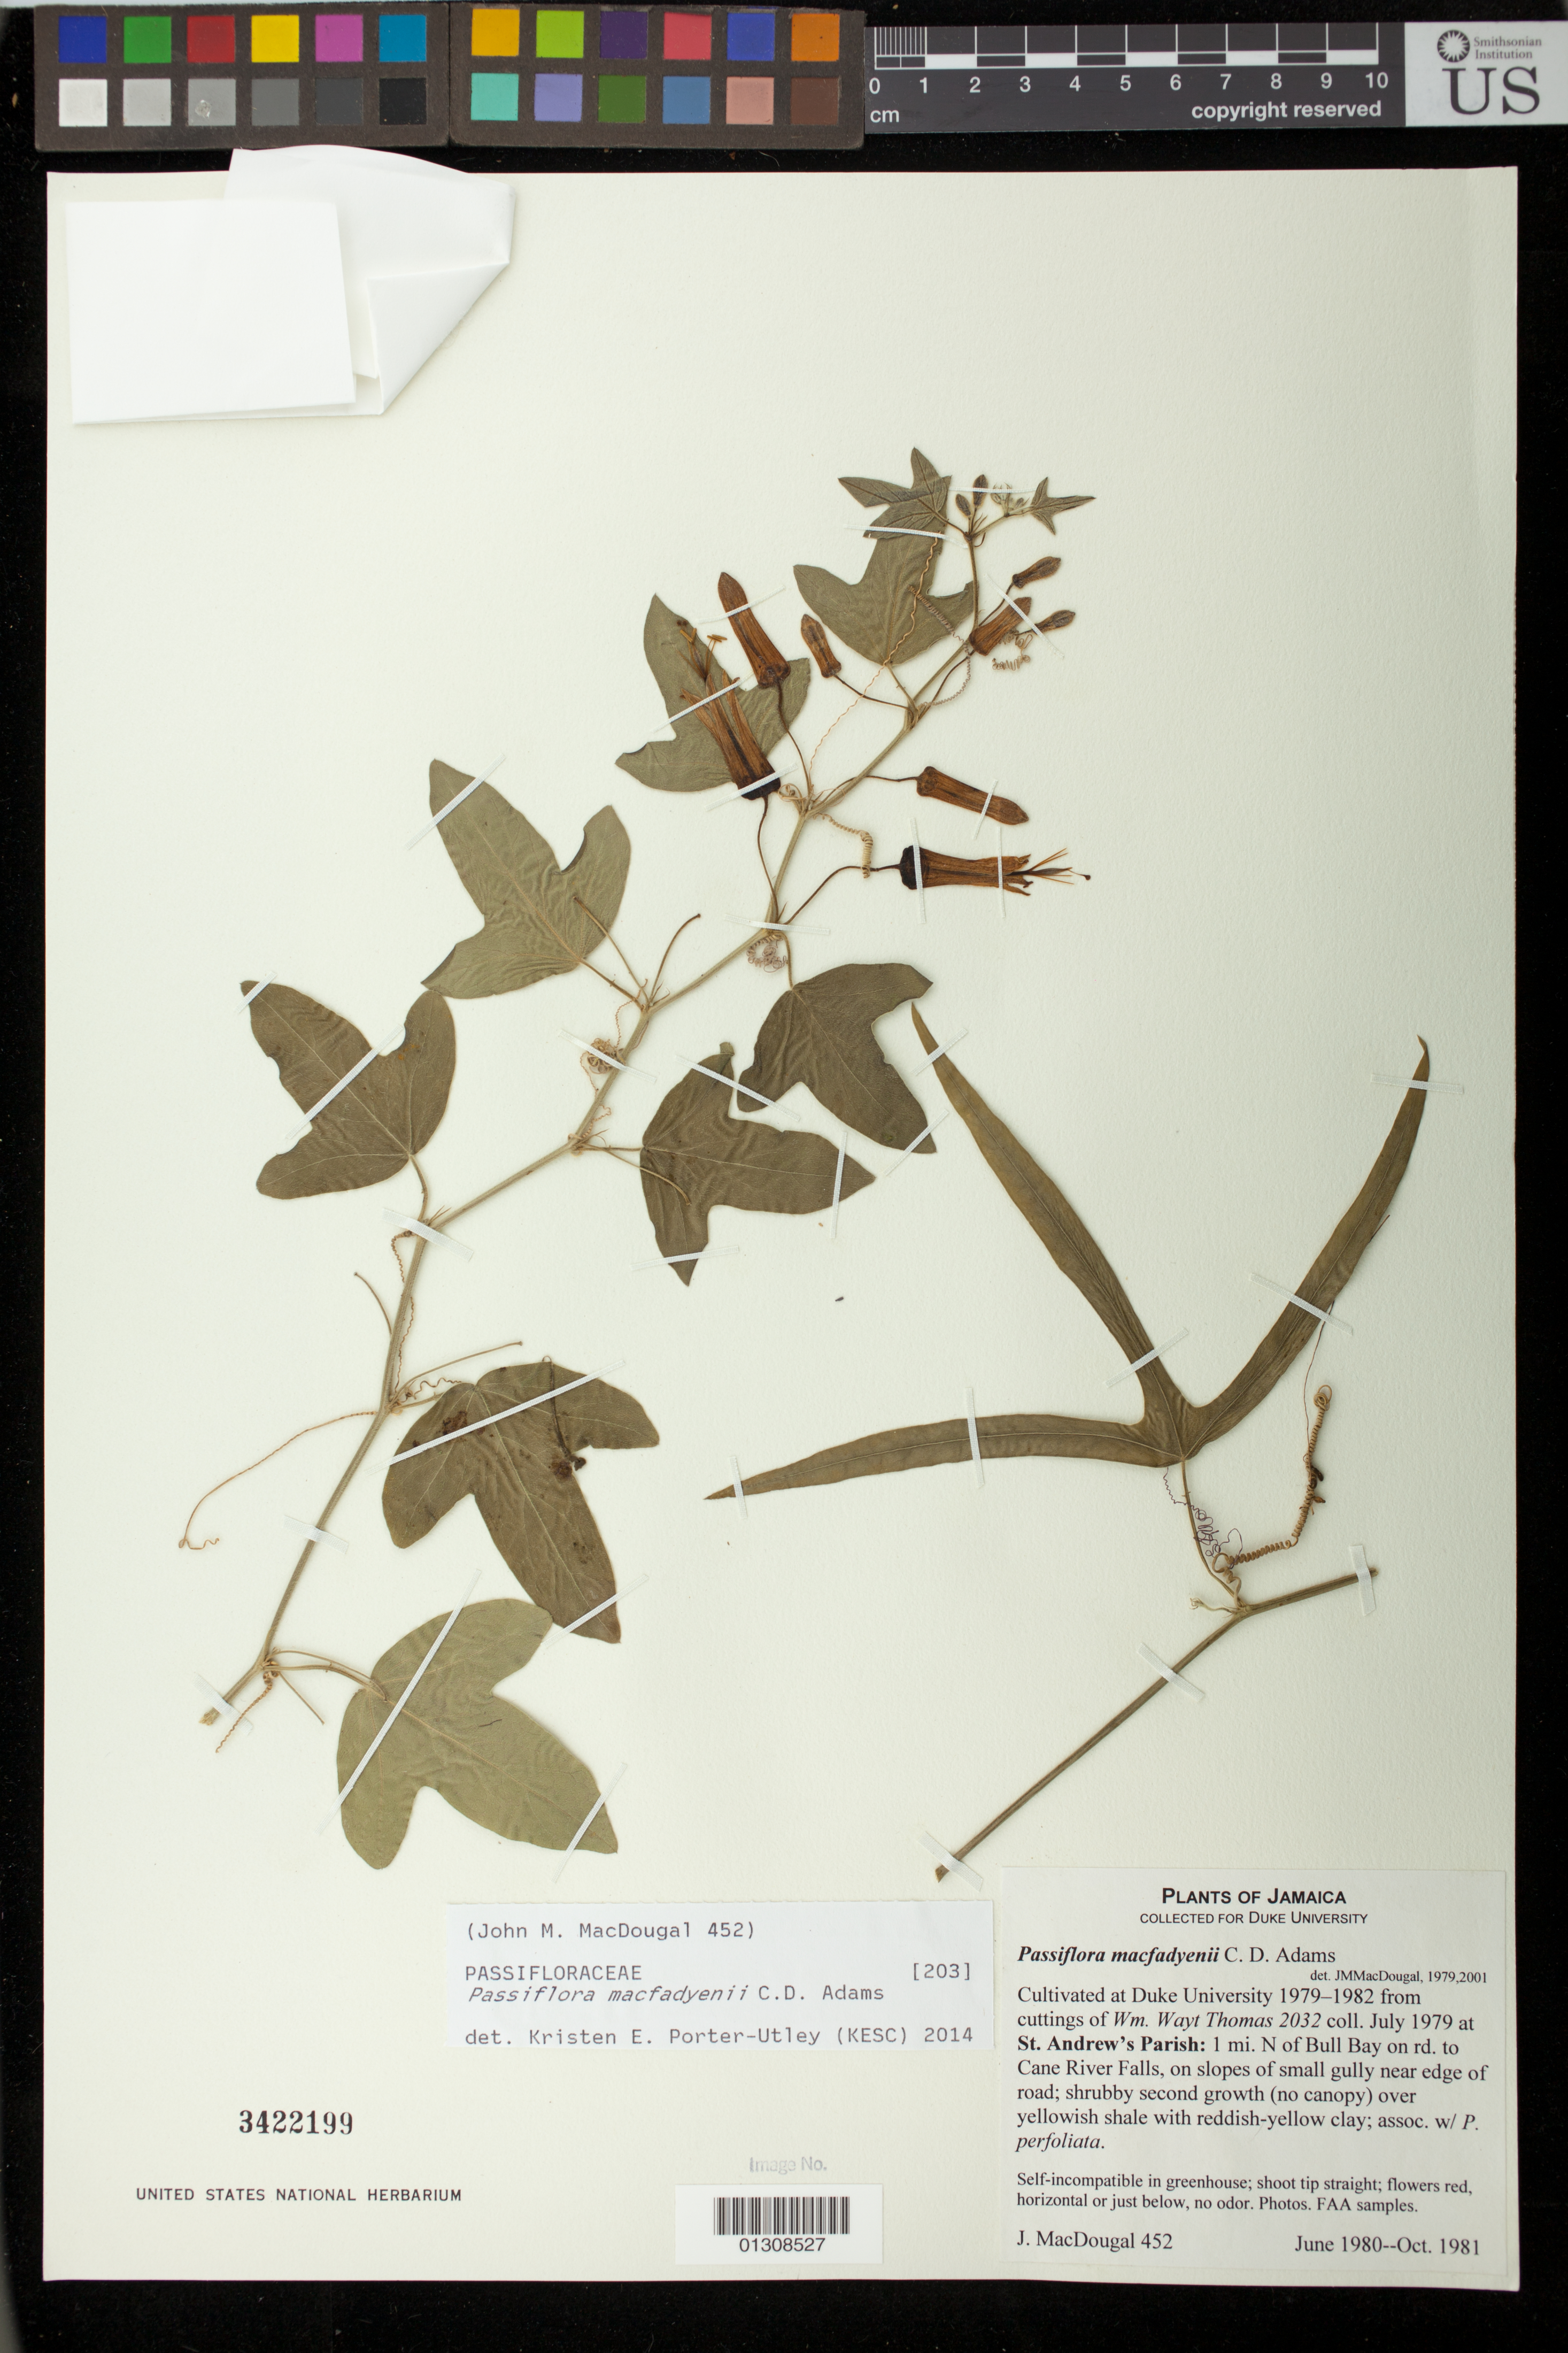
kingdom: Plantae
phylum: Tracheophyta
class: Magnoliopsida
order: Malpighiales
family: Passifloraceae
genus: Passiflora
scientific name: Passiflora macfadyenii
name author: C.D. Adams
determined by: Porter-Utley, K. E.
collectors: J. M. MacDougal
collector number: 452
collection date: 1980-06/1981-10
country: Jamaica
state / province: Saint Andrew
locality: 1 mi. N of Bull Bay on rd. to Cane River Falls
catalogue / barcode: US 3422199